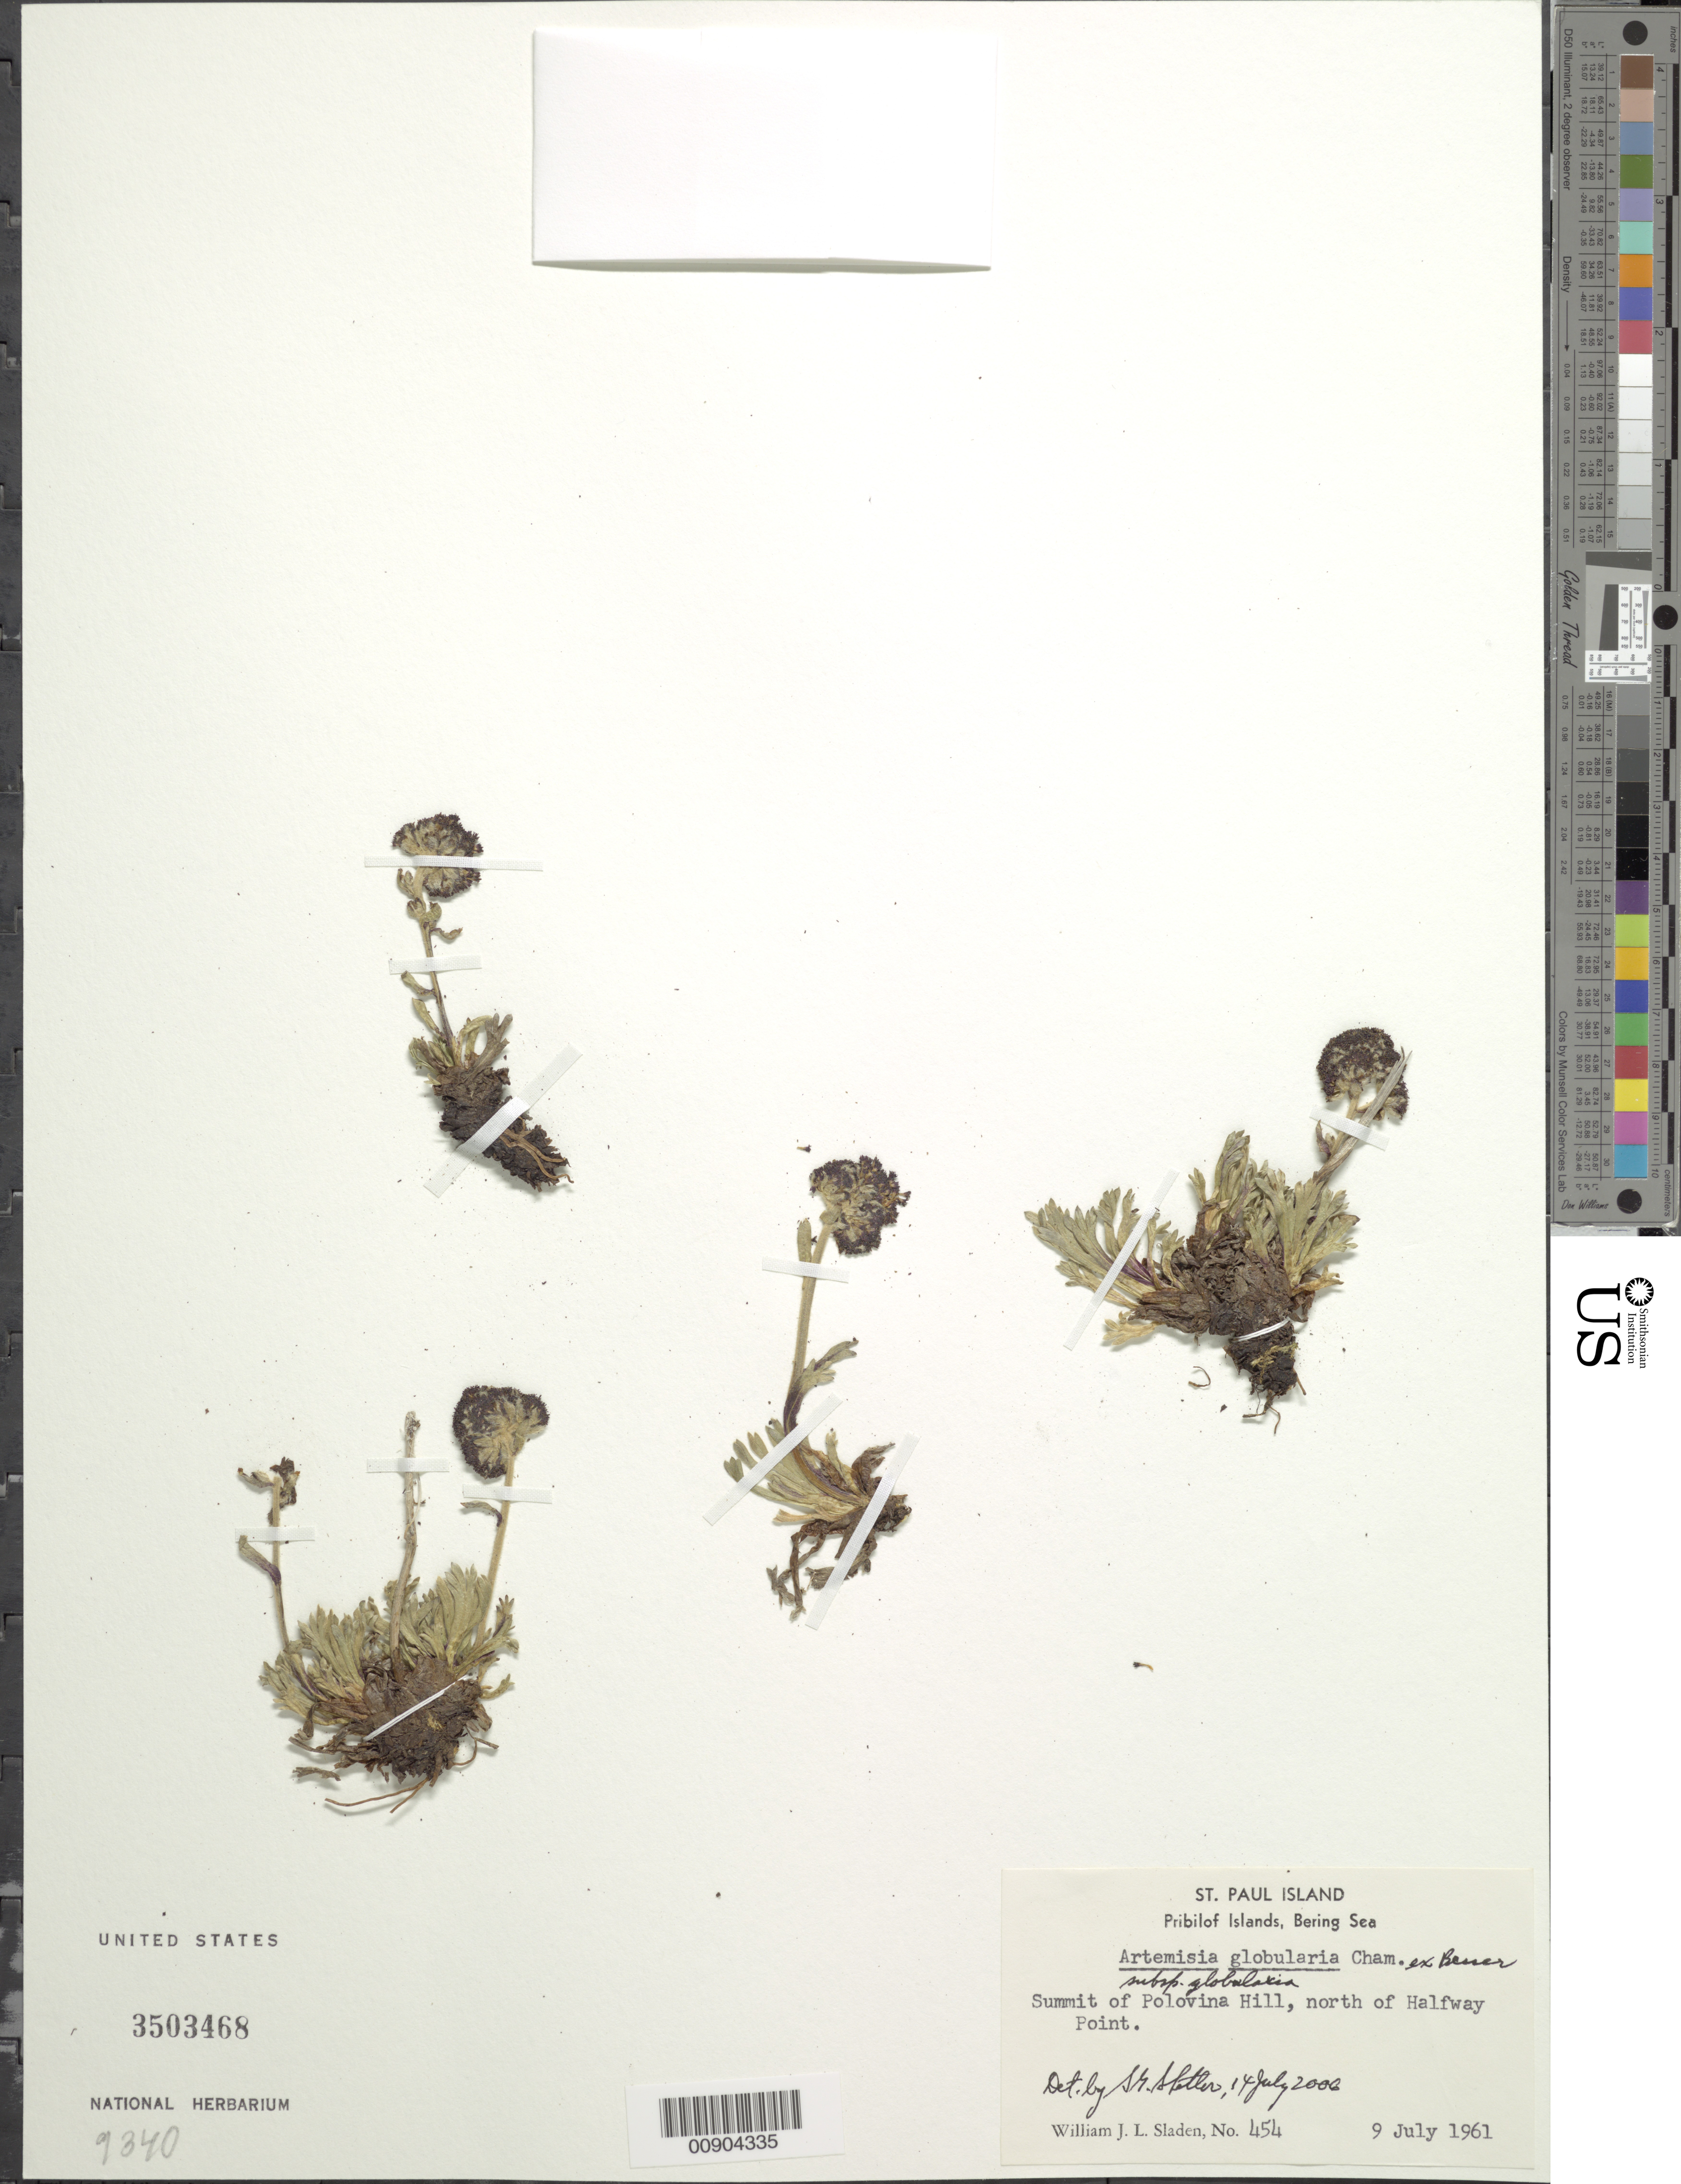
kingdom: Plantae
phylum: Tracheophyta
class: Magnoliopsida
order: Asterales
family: Asteraceae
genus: Artemisia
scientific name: Artemisia globularia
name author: Cham. ex Besser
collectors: W. Sladen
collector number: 454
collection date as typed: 09 Jul 1961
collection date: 1961-07-09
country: United States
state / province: Alaska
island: St. Paul Island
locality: Summit of Polovina Hill, north of Halfway Point., Bering Sea, Pribilof Islands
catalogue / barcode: US 3503468